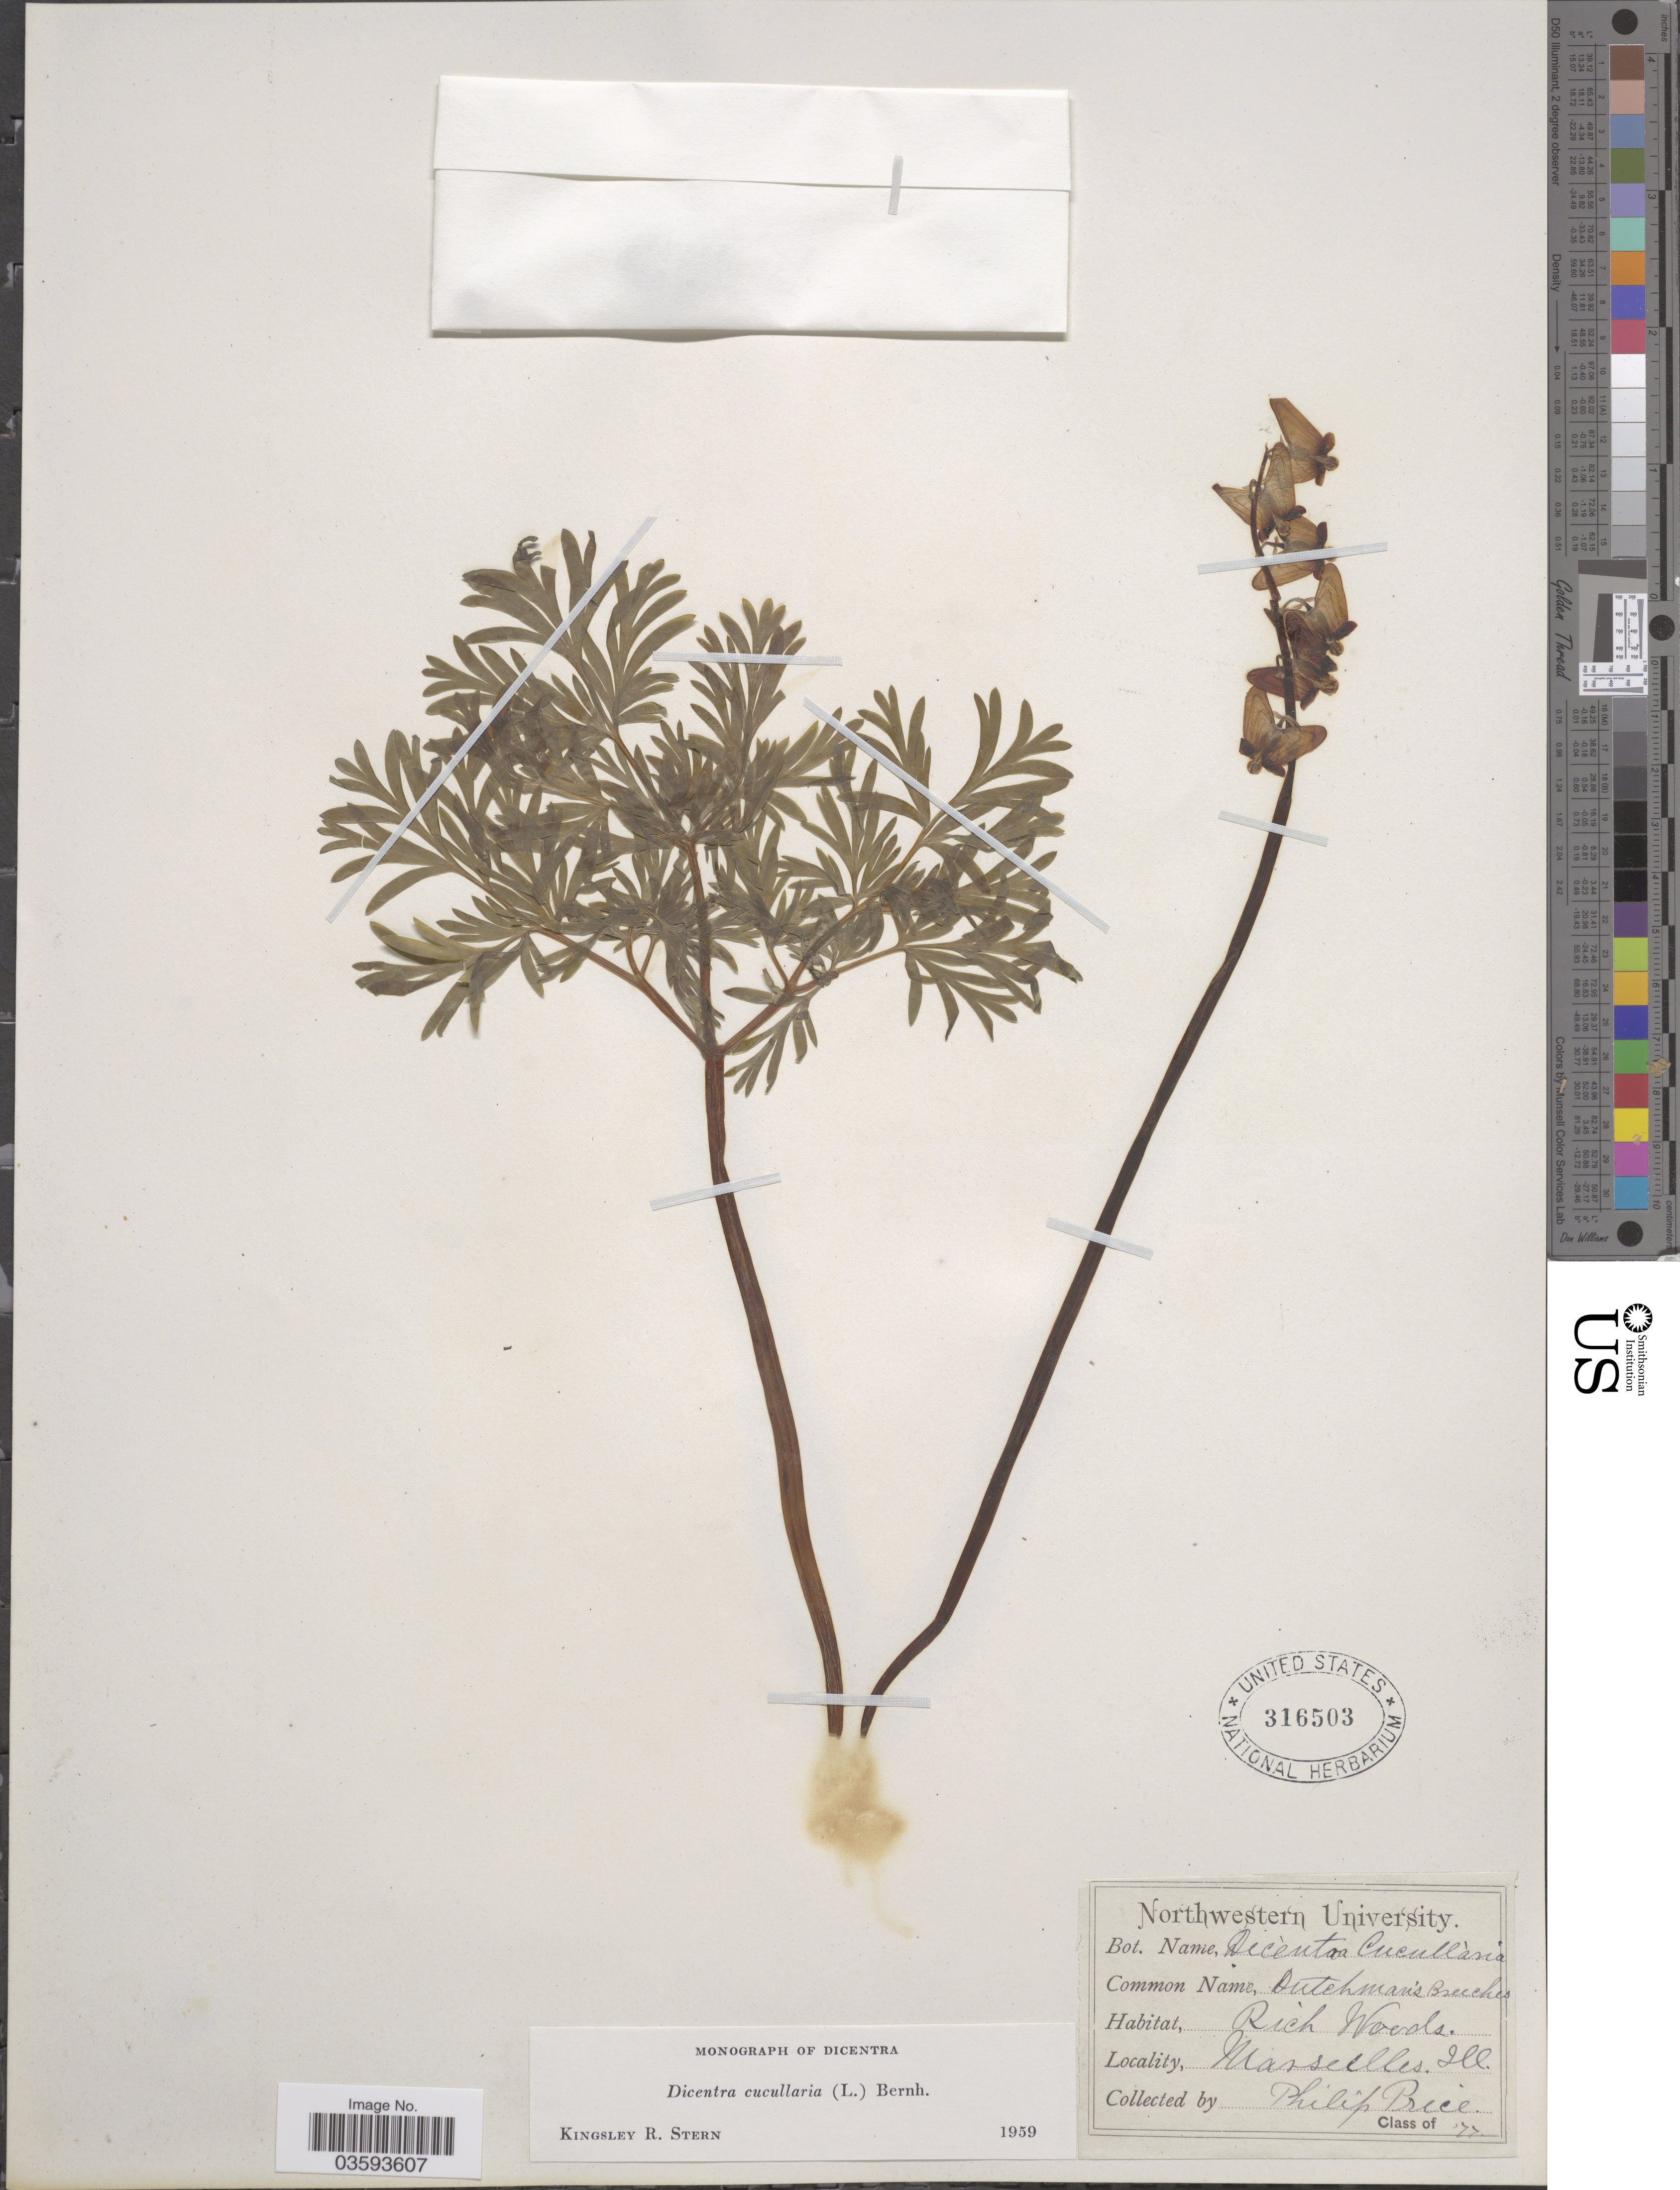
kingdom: Plantae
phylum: Tracheophyta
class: Magnoliopsida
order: Ranunculales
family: Papaveraceae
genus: Dicentra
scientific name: Dicentra cucullaria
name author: (L.) Bernh.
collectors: P. Price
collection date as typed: Transcribed d/m/y: //77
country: United States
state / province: Illinois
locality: Marseille.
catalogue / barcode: US 316503